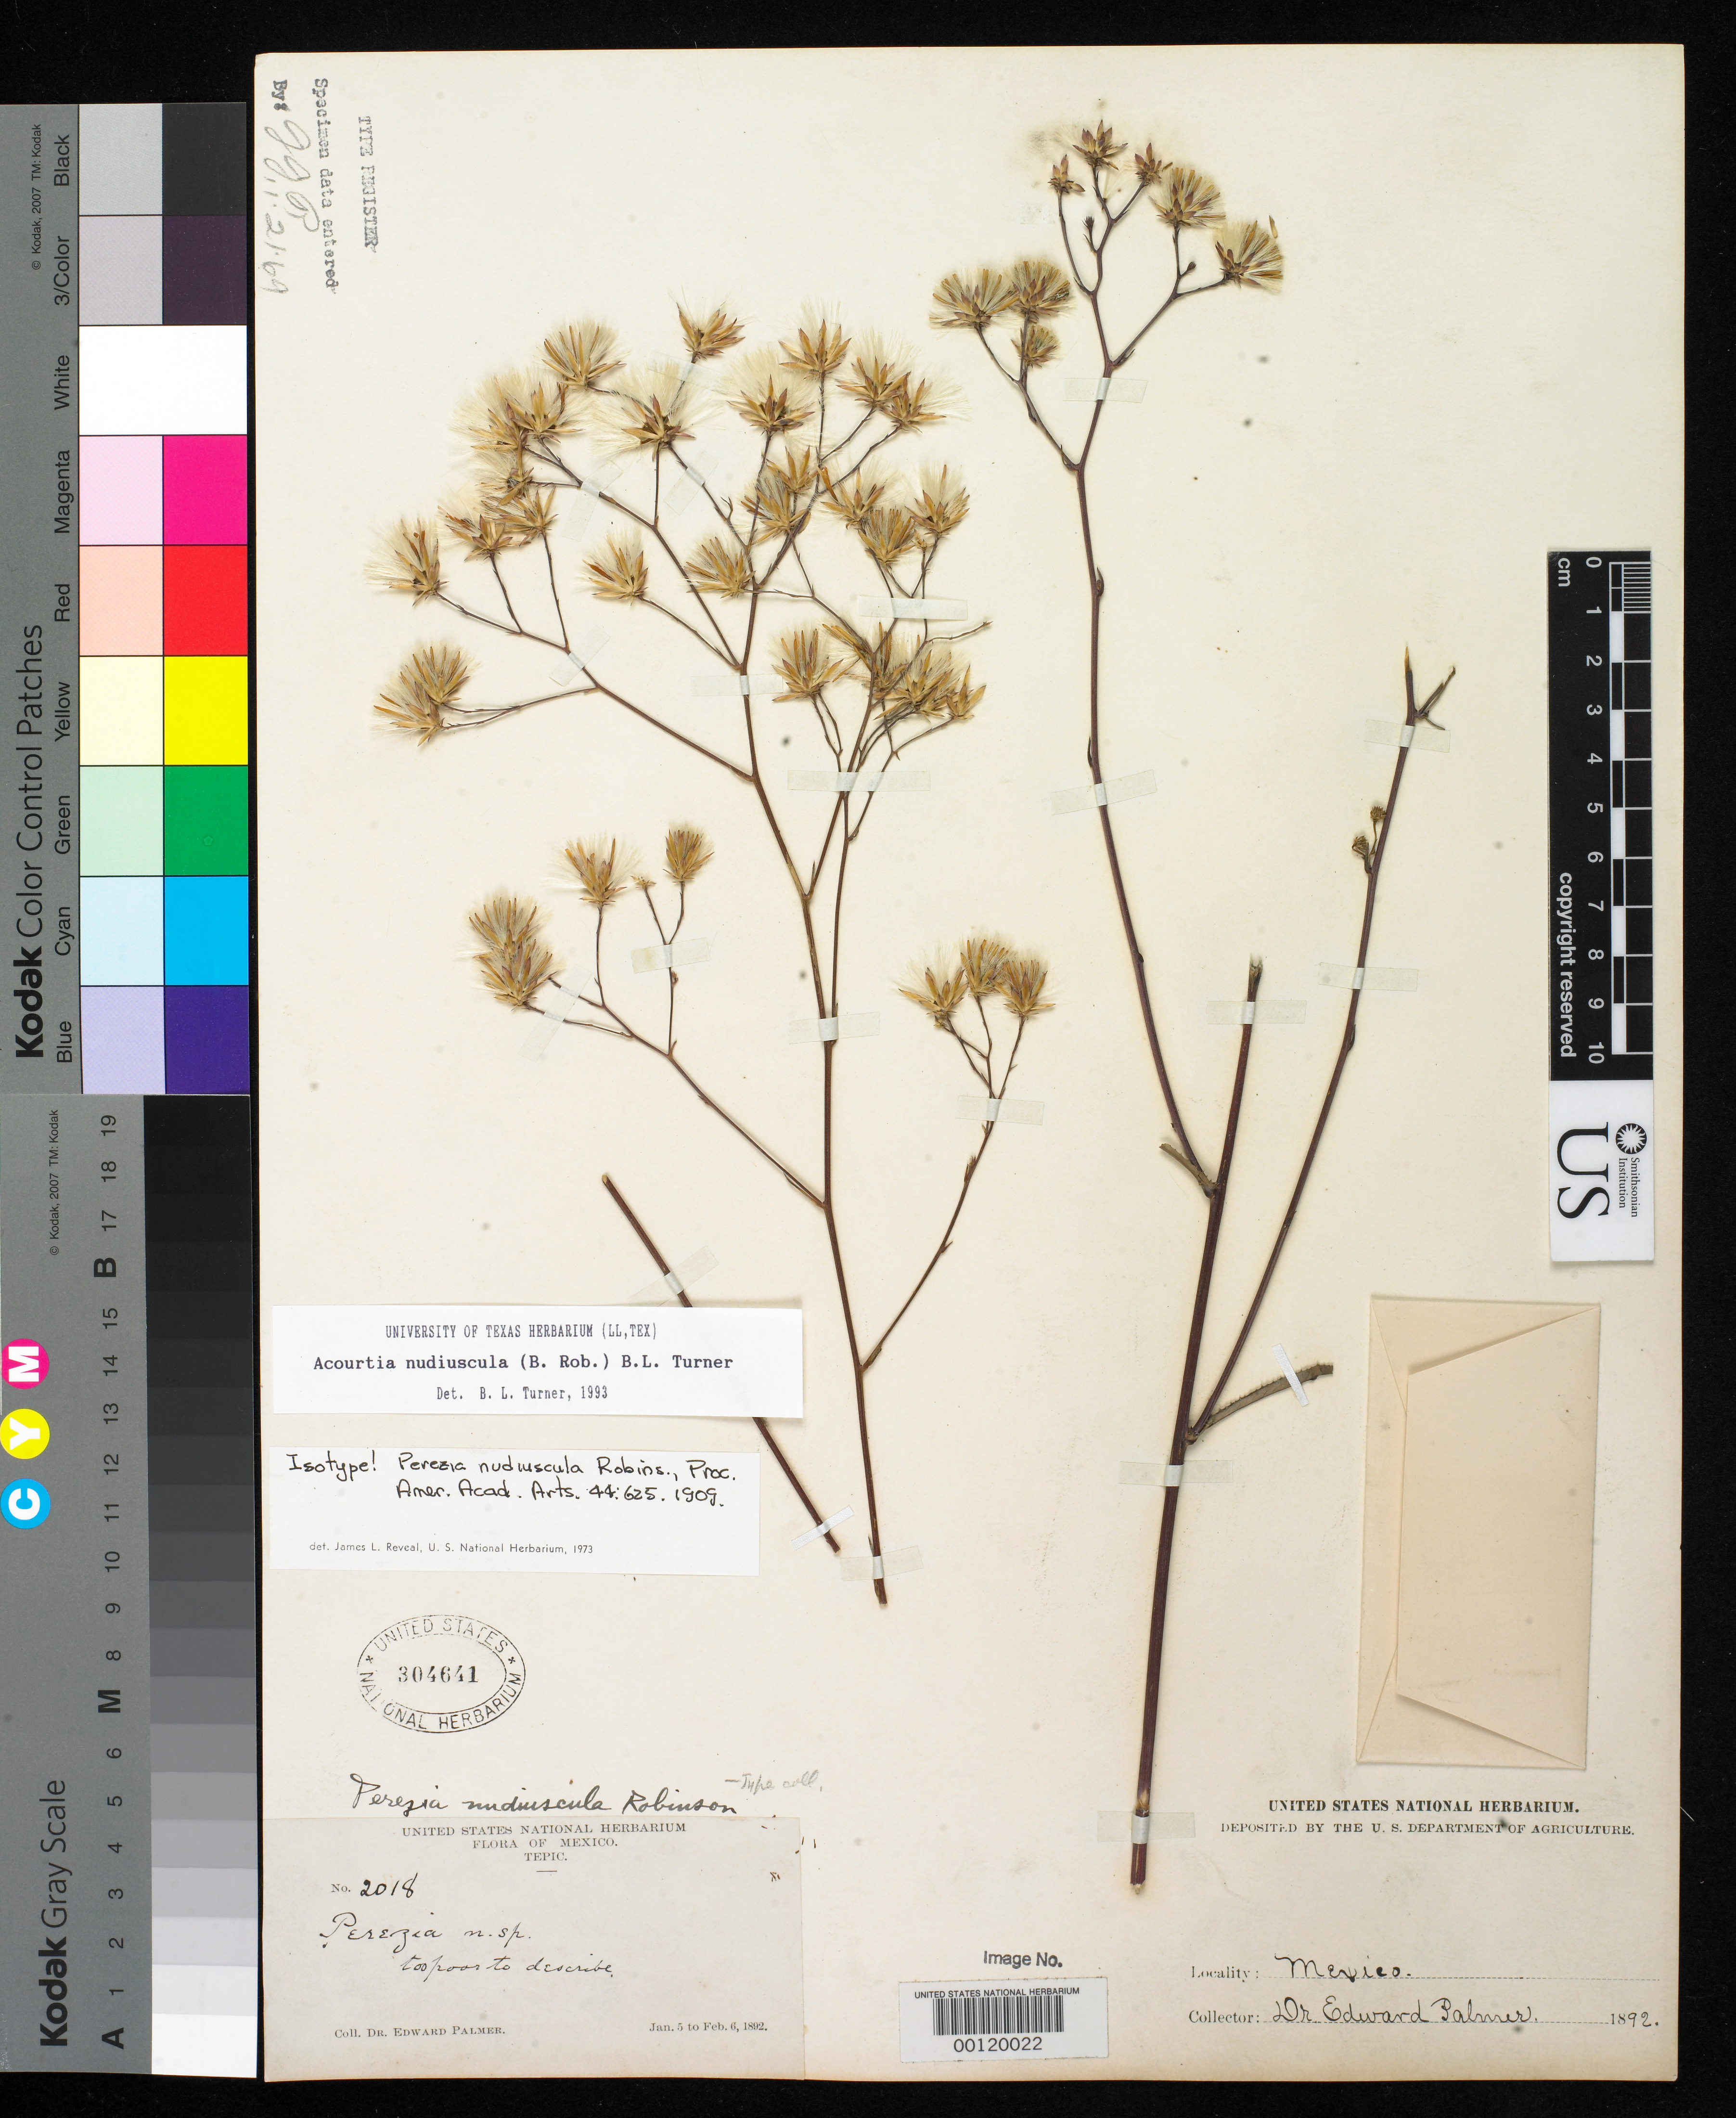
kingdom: Plantae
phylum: Tracheophyta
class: Magnoliopsida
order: Asterales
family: Asteraceae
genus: Perezia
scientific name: Perezia nudiuscula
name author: B.L. Rob.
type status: Isolectotype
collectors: E. Palmer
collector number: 2018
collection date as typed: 05 Jan 1892 to 06 Feb 1892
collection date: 1892-01-05/1892-02-06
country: Mexico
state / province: Nayarit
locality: Tepic.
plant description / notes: Protologue cites one collection but two herbaria (GH & US).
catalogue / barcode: US 304641